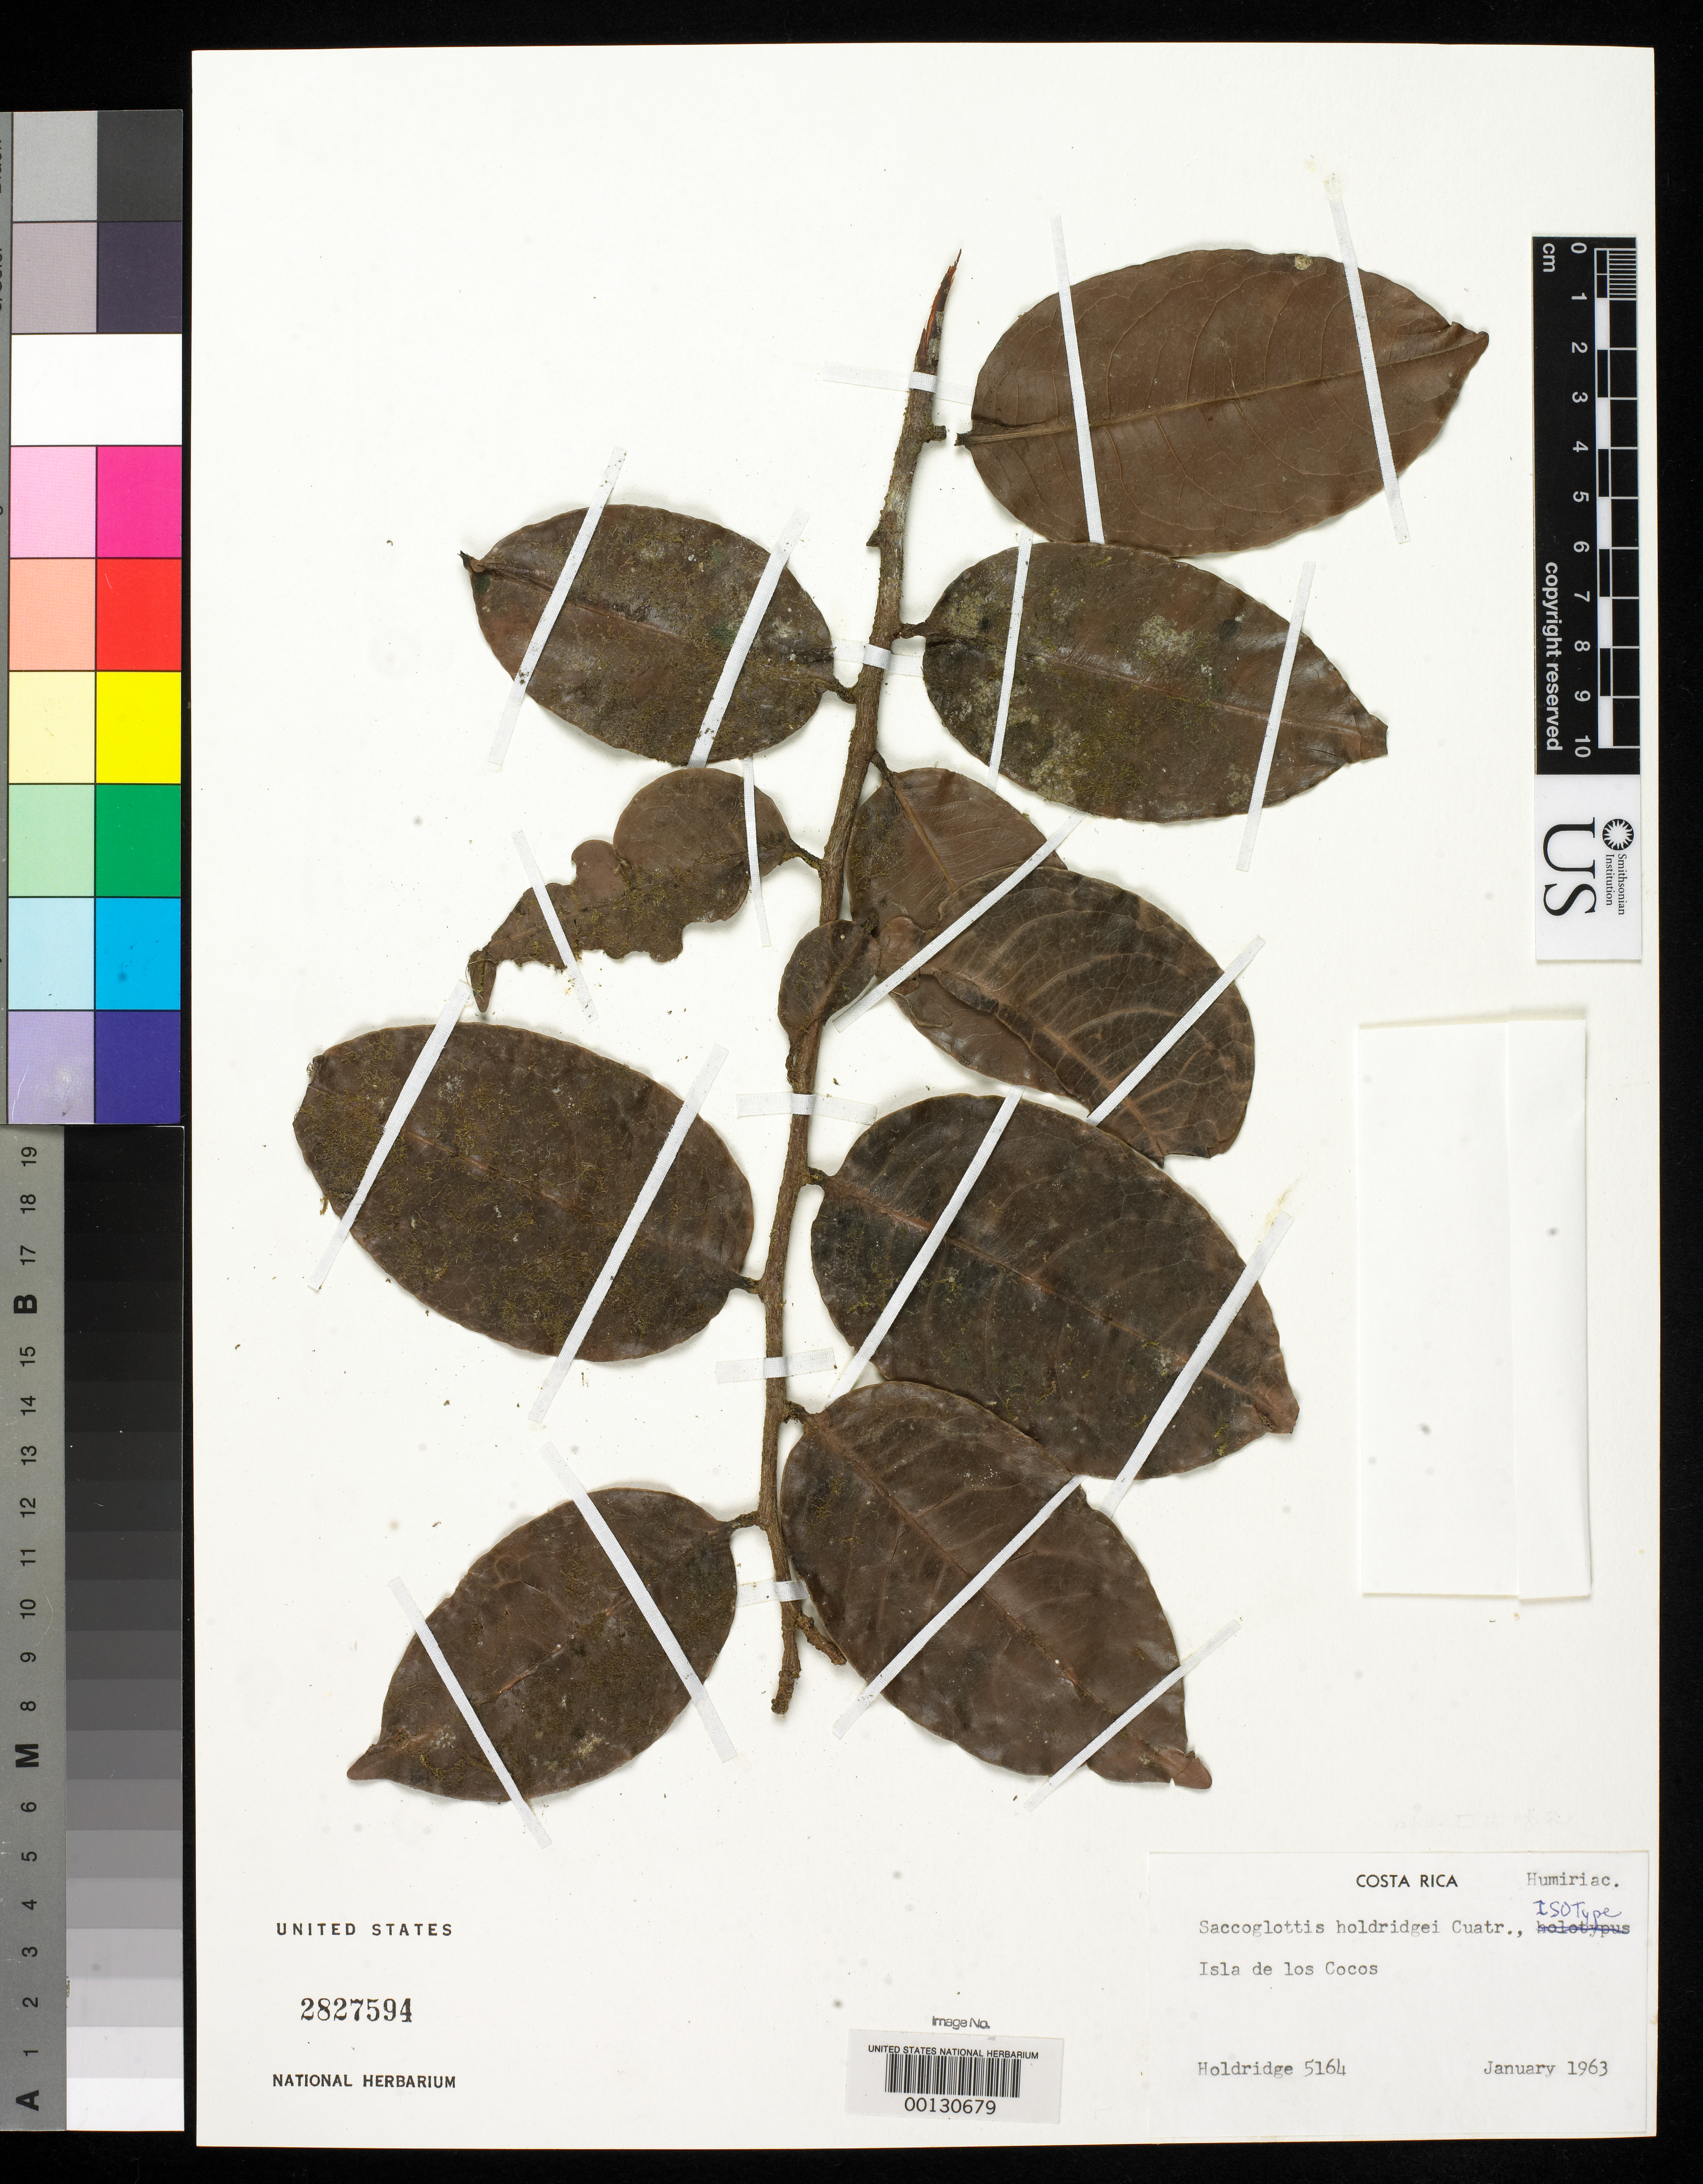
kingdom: Plantae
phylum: Tracheophyta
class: Magnoliopsida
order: Malpighiales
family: Humiriaceae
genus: Sacoglottis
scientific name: Sacoglottis holdridgei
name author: Cuatrec.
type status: Isotype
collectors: L. Holdridge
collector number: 5164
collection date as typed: Jan 1963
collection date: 1963-01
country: Costa Rica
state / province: Puntarenas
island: Cocos Island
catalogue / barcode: US 2827594